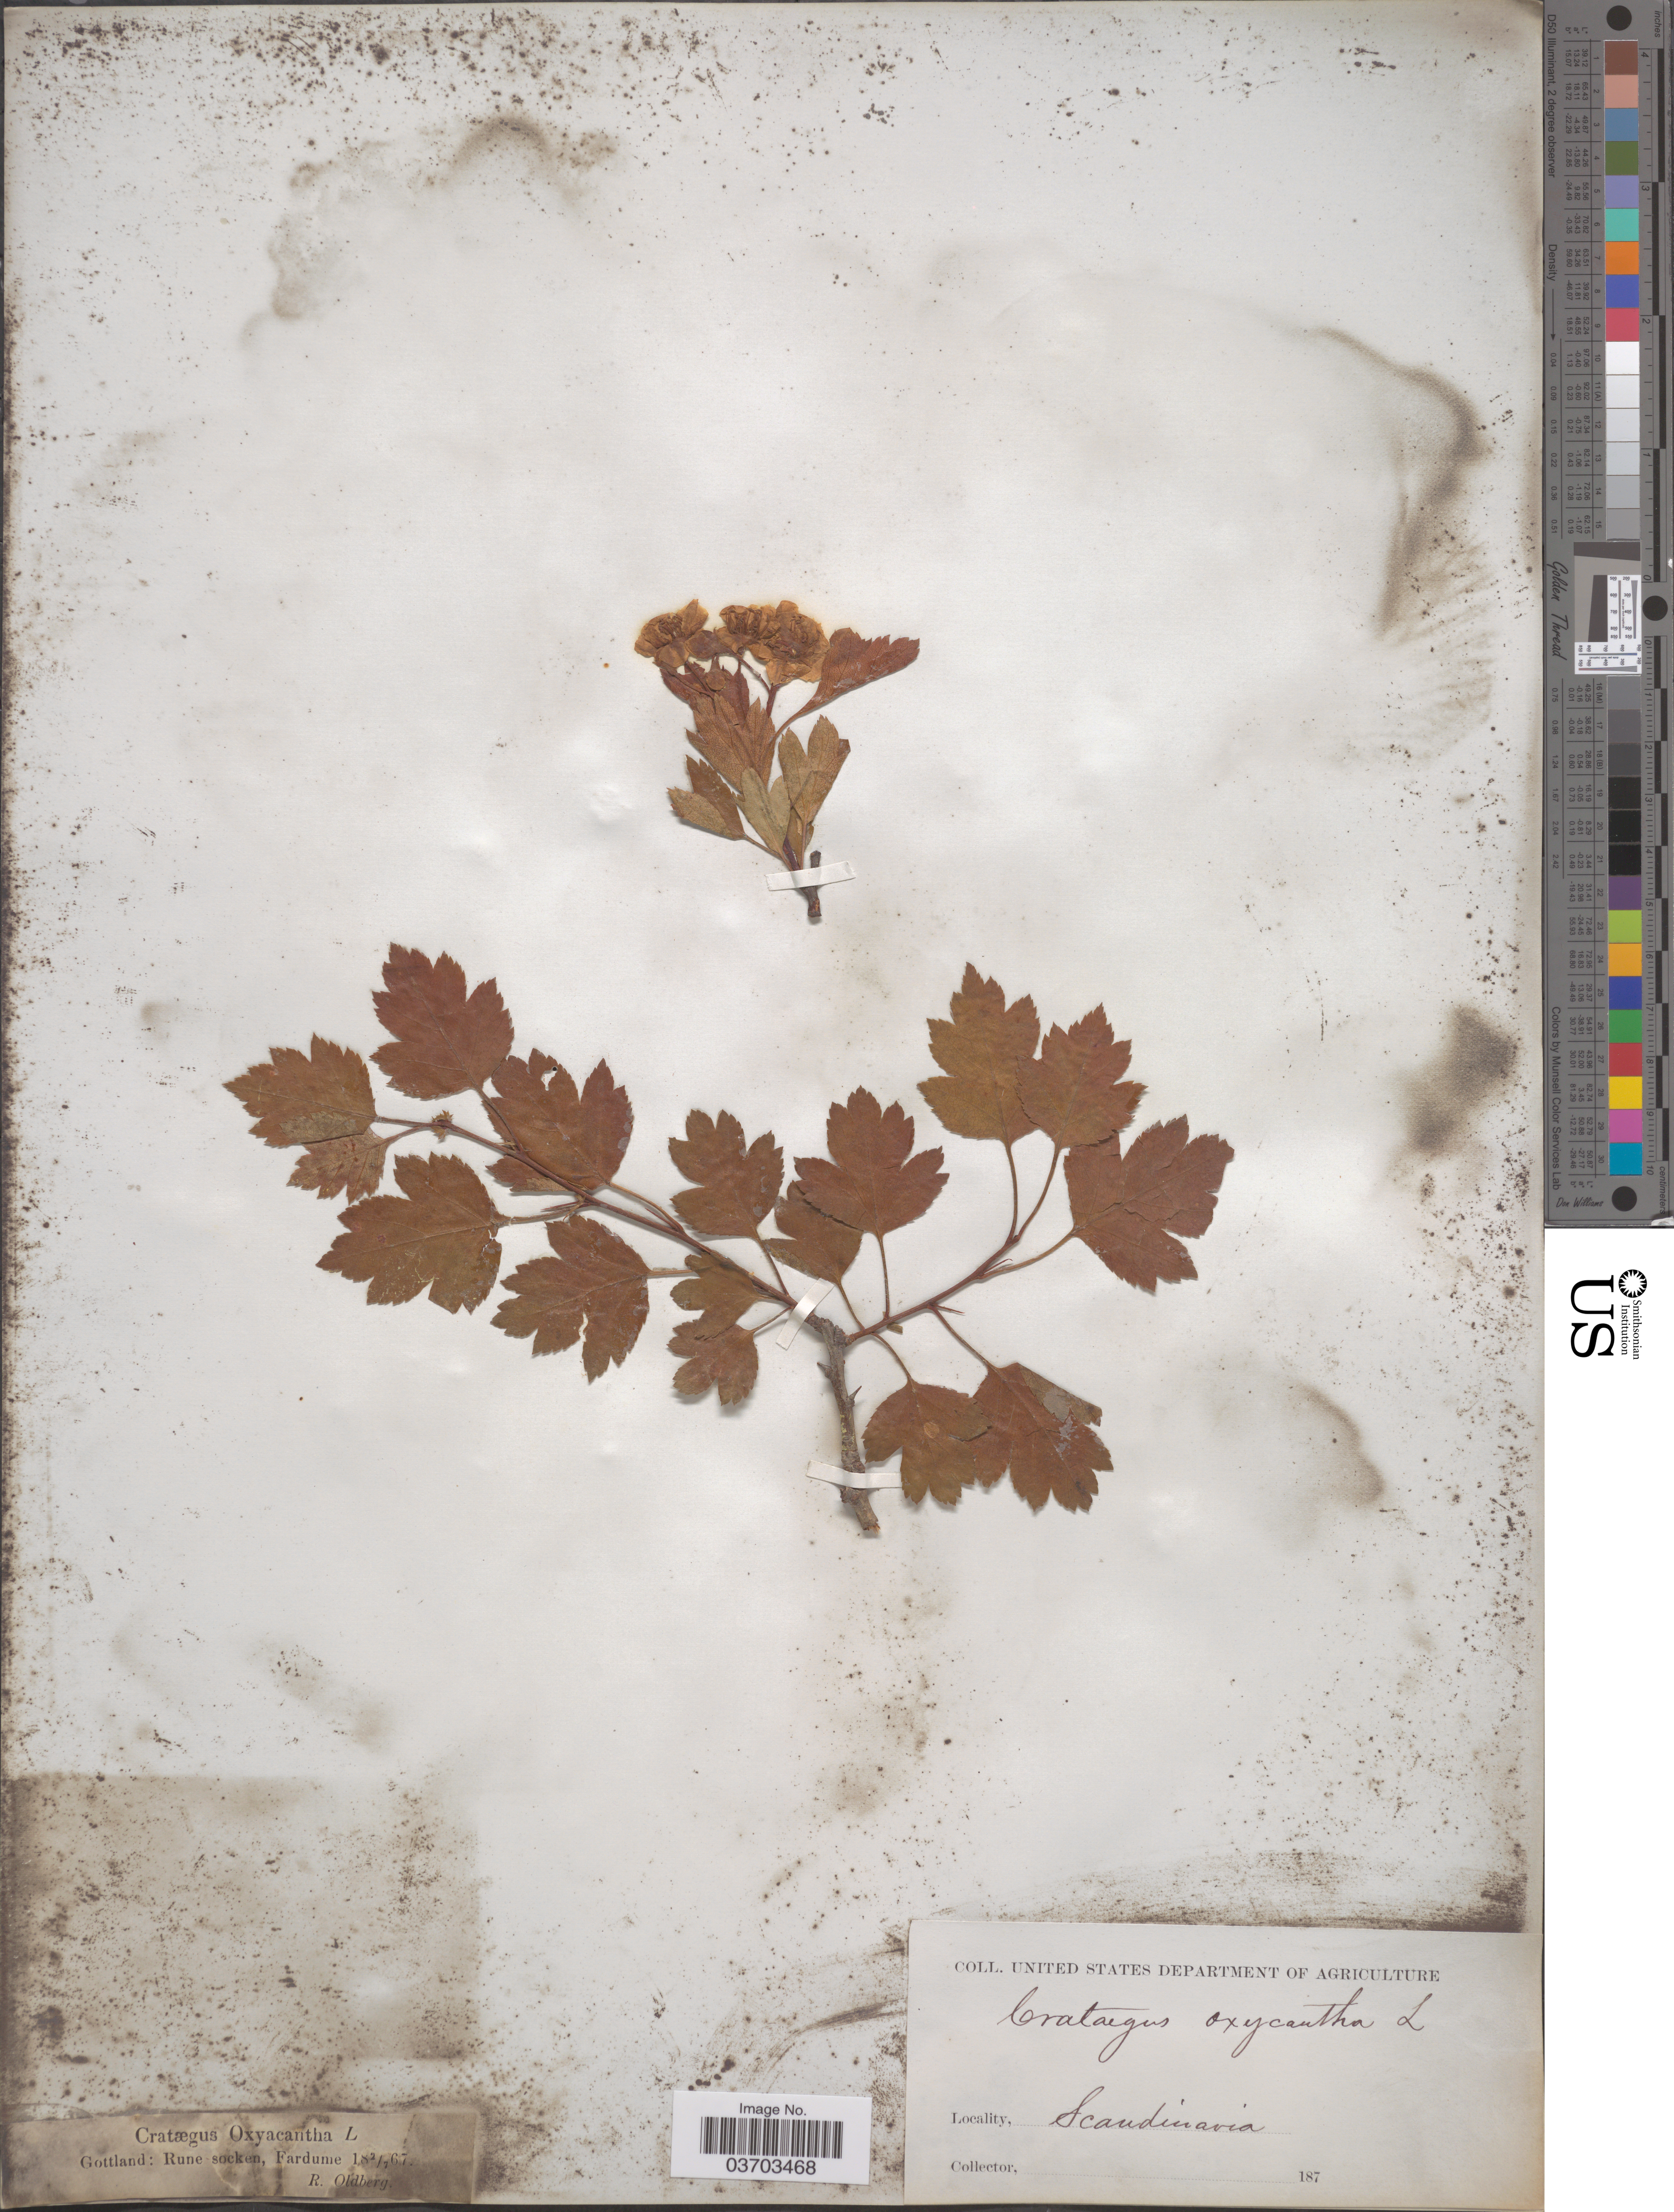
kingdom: Plantae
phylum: Tracheophyta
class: Magnoliopsida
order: Rosales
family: Rosaceae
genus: Crataegus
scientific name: Crataegus rhipidophylla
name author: Gand.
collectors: R. Oldberg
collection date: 1867-07-02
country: Sweden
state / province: Gotland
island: Gotland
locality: Gottland: Rune socken, Fardume. Scandinavia.